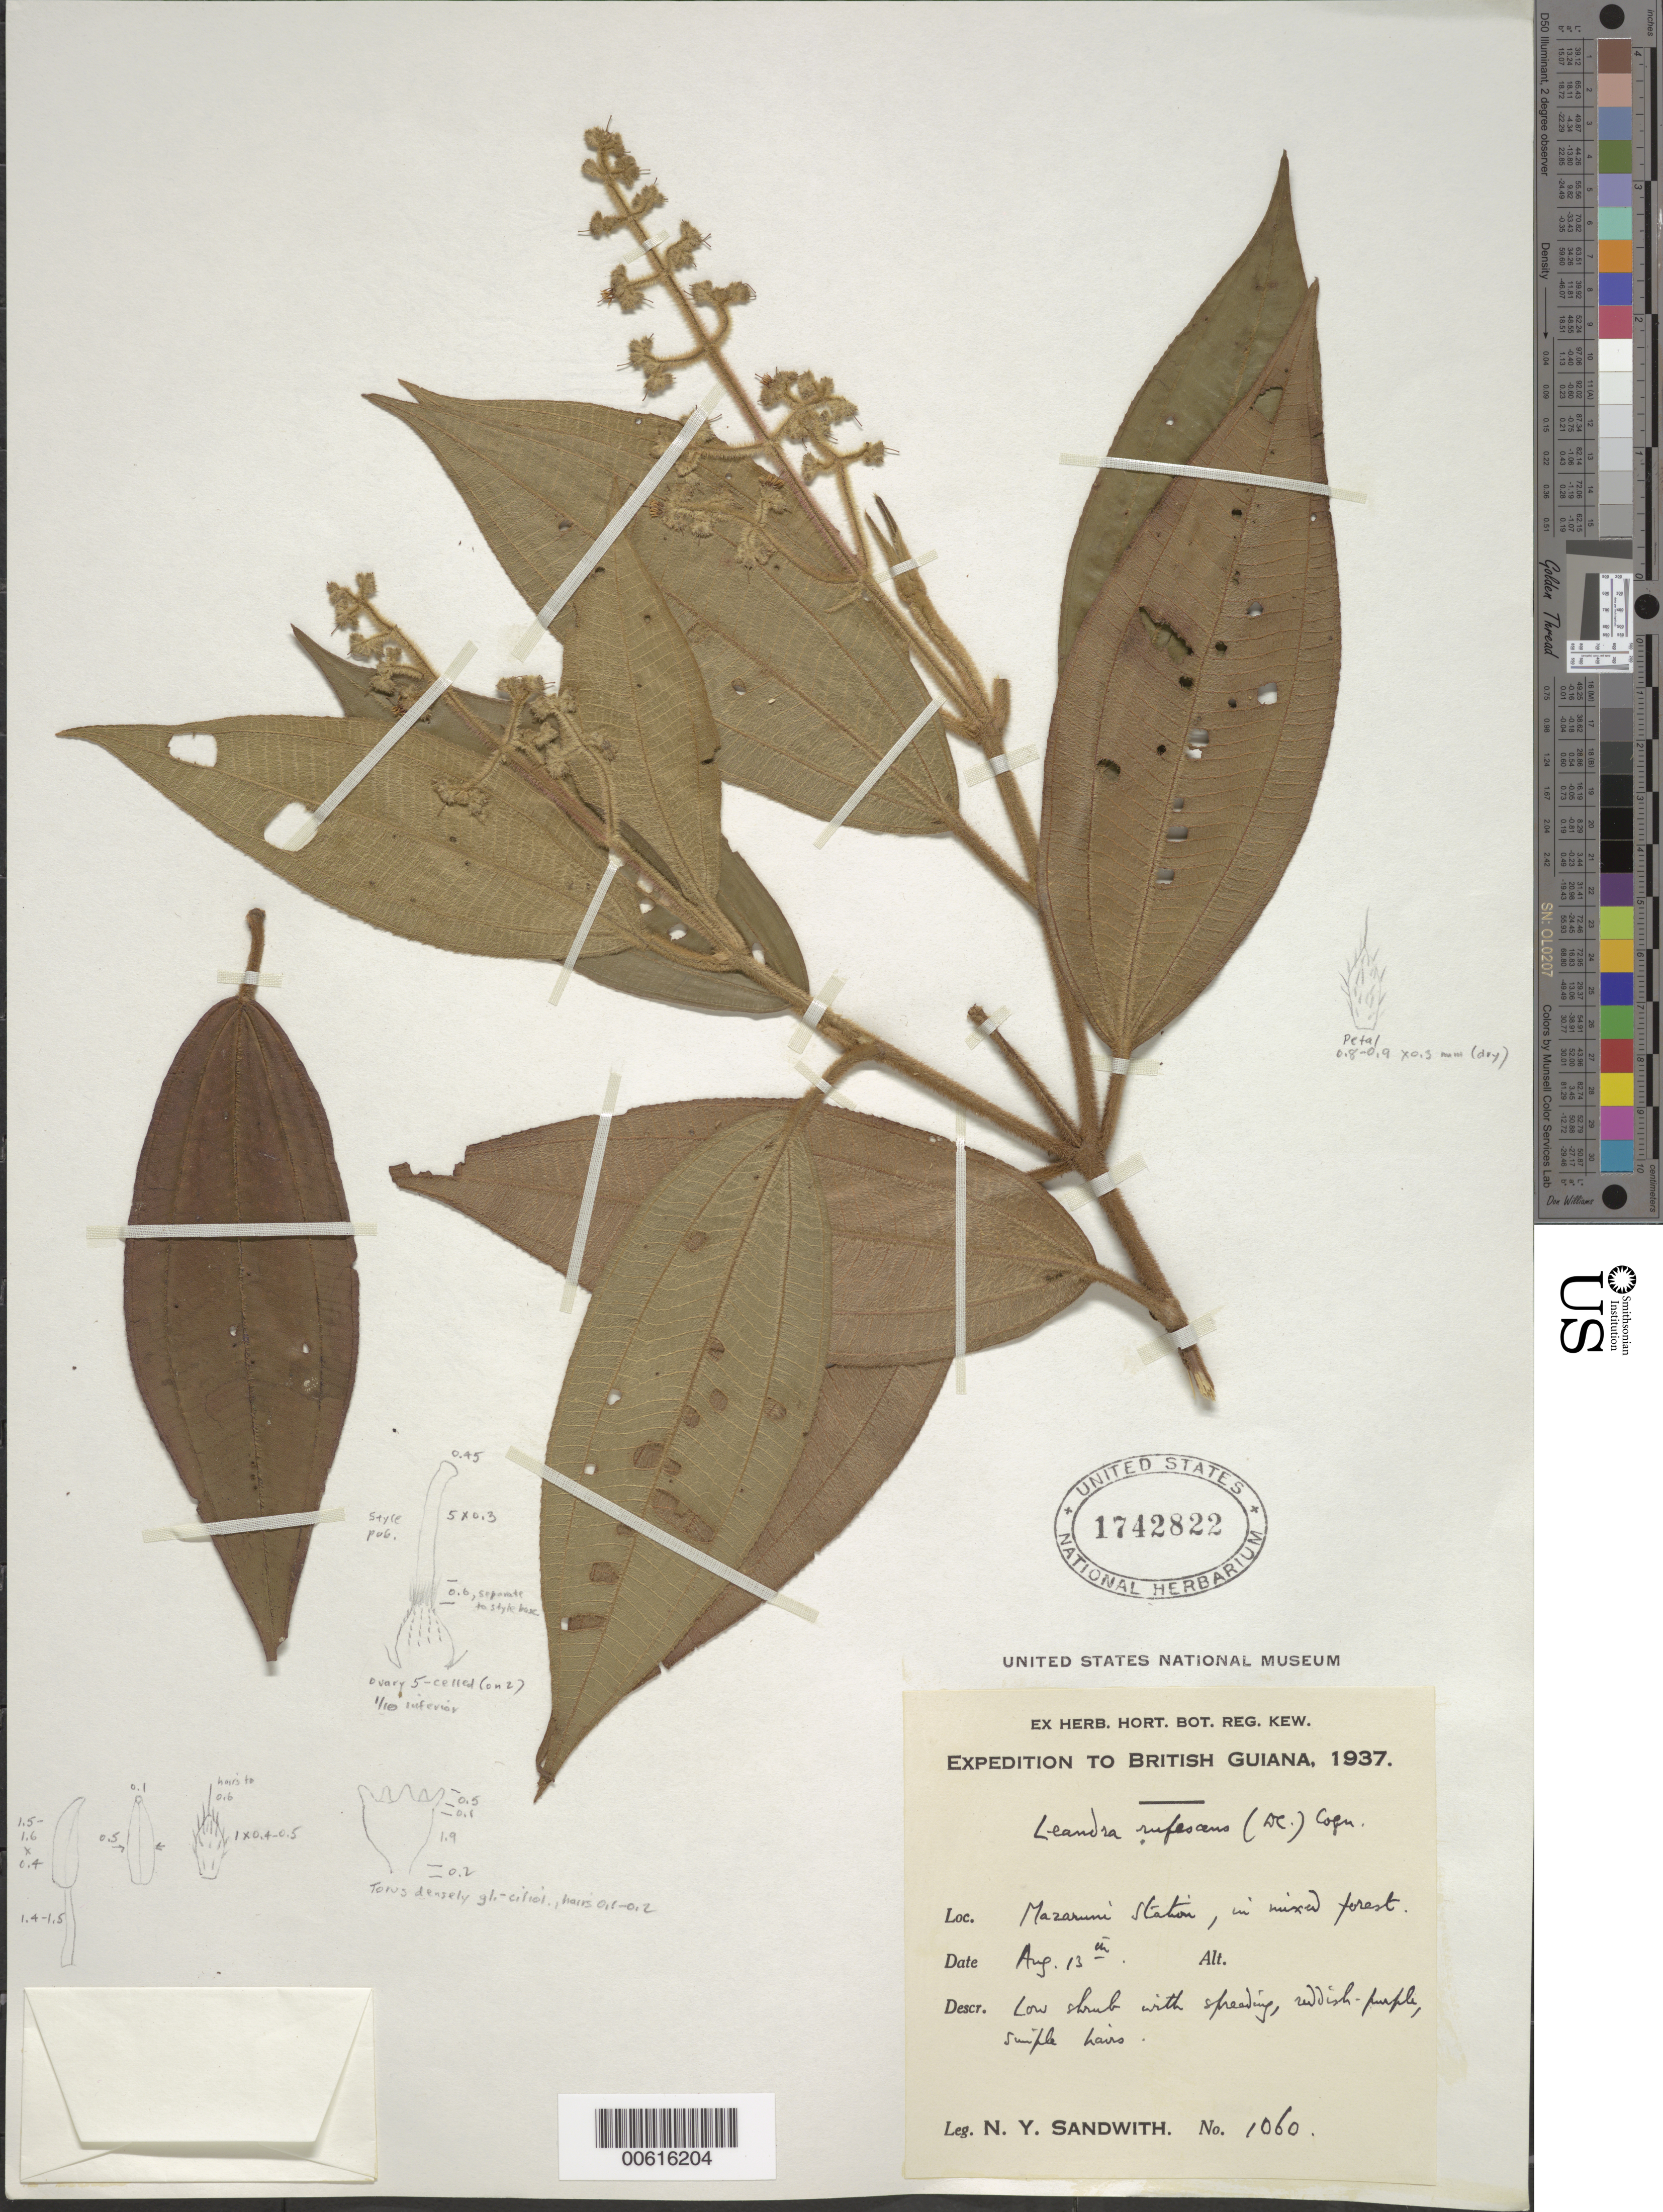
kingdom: Plantae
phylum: Tracheophyta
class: Magnoliopsida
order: Myrtales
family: Melastomataceae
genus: Leandra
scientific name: Leandra rufescens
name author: (DC.) Cogn.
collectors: N. Y. Sandwith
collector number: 1060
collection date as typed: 13-Aug-37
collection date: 1937-08-13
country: Guyana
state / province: Cuyuni-Mazaruni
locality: Mazaruni Station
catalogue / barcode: US 1742822